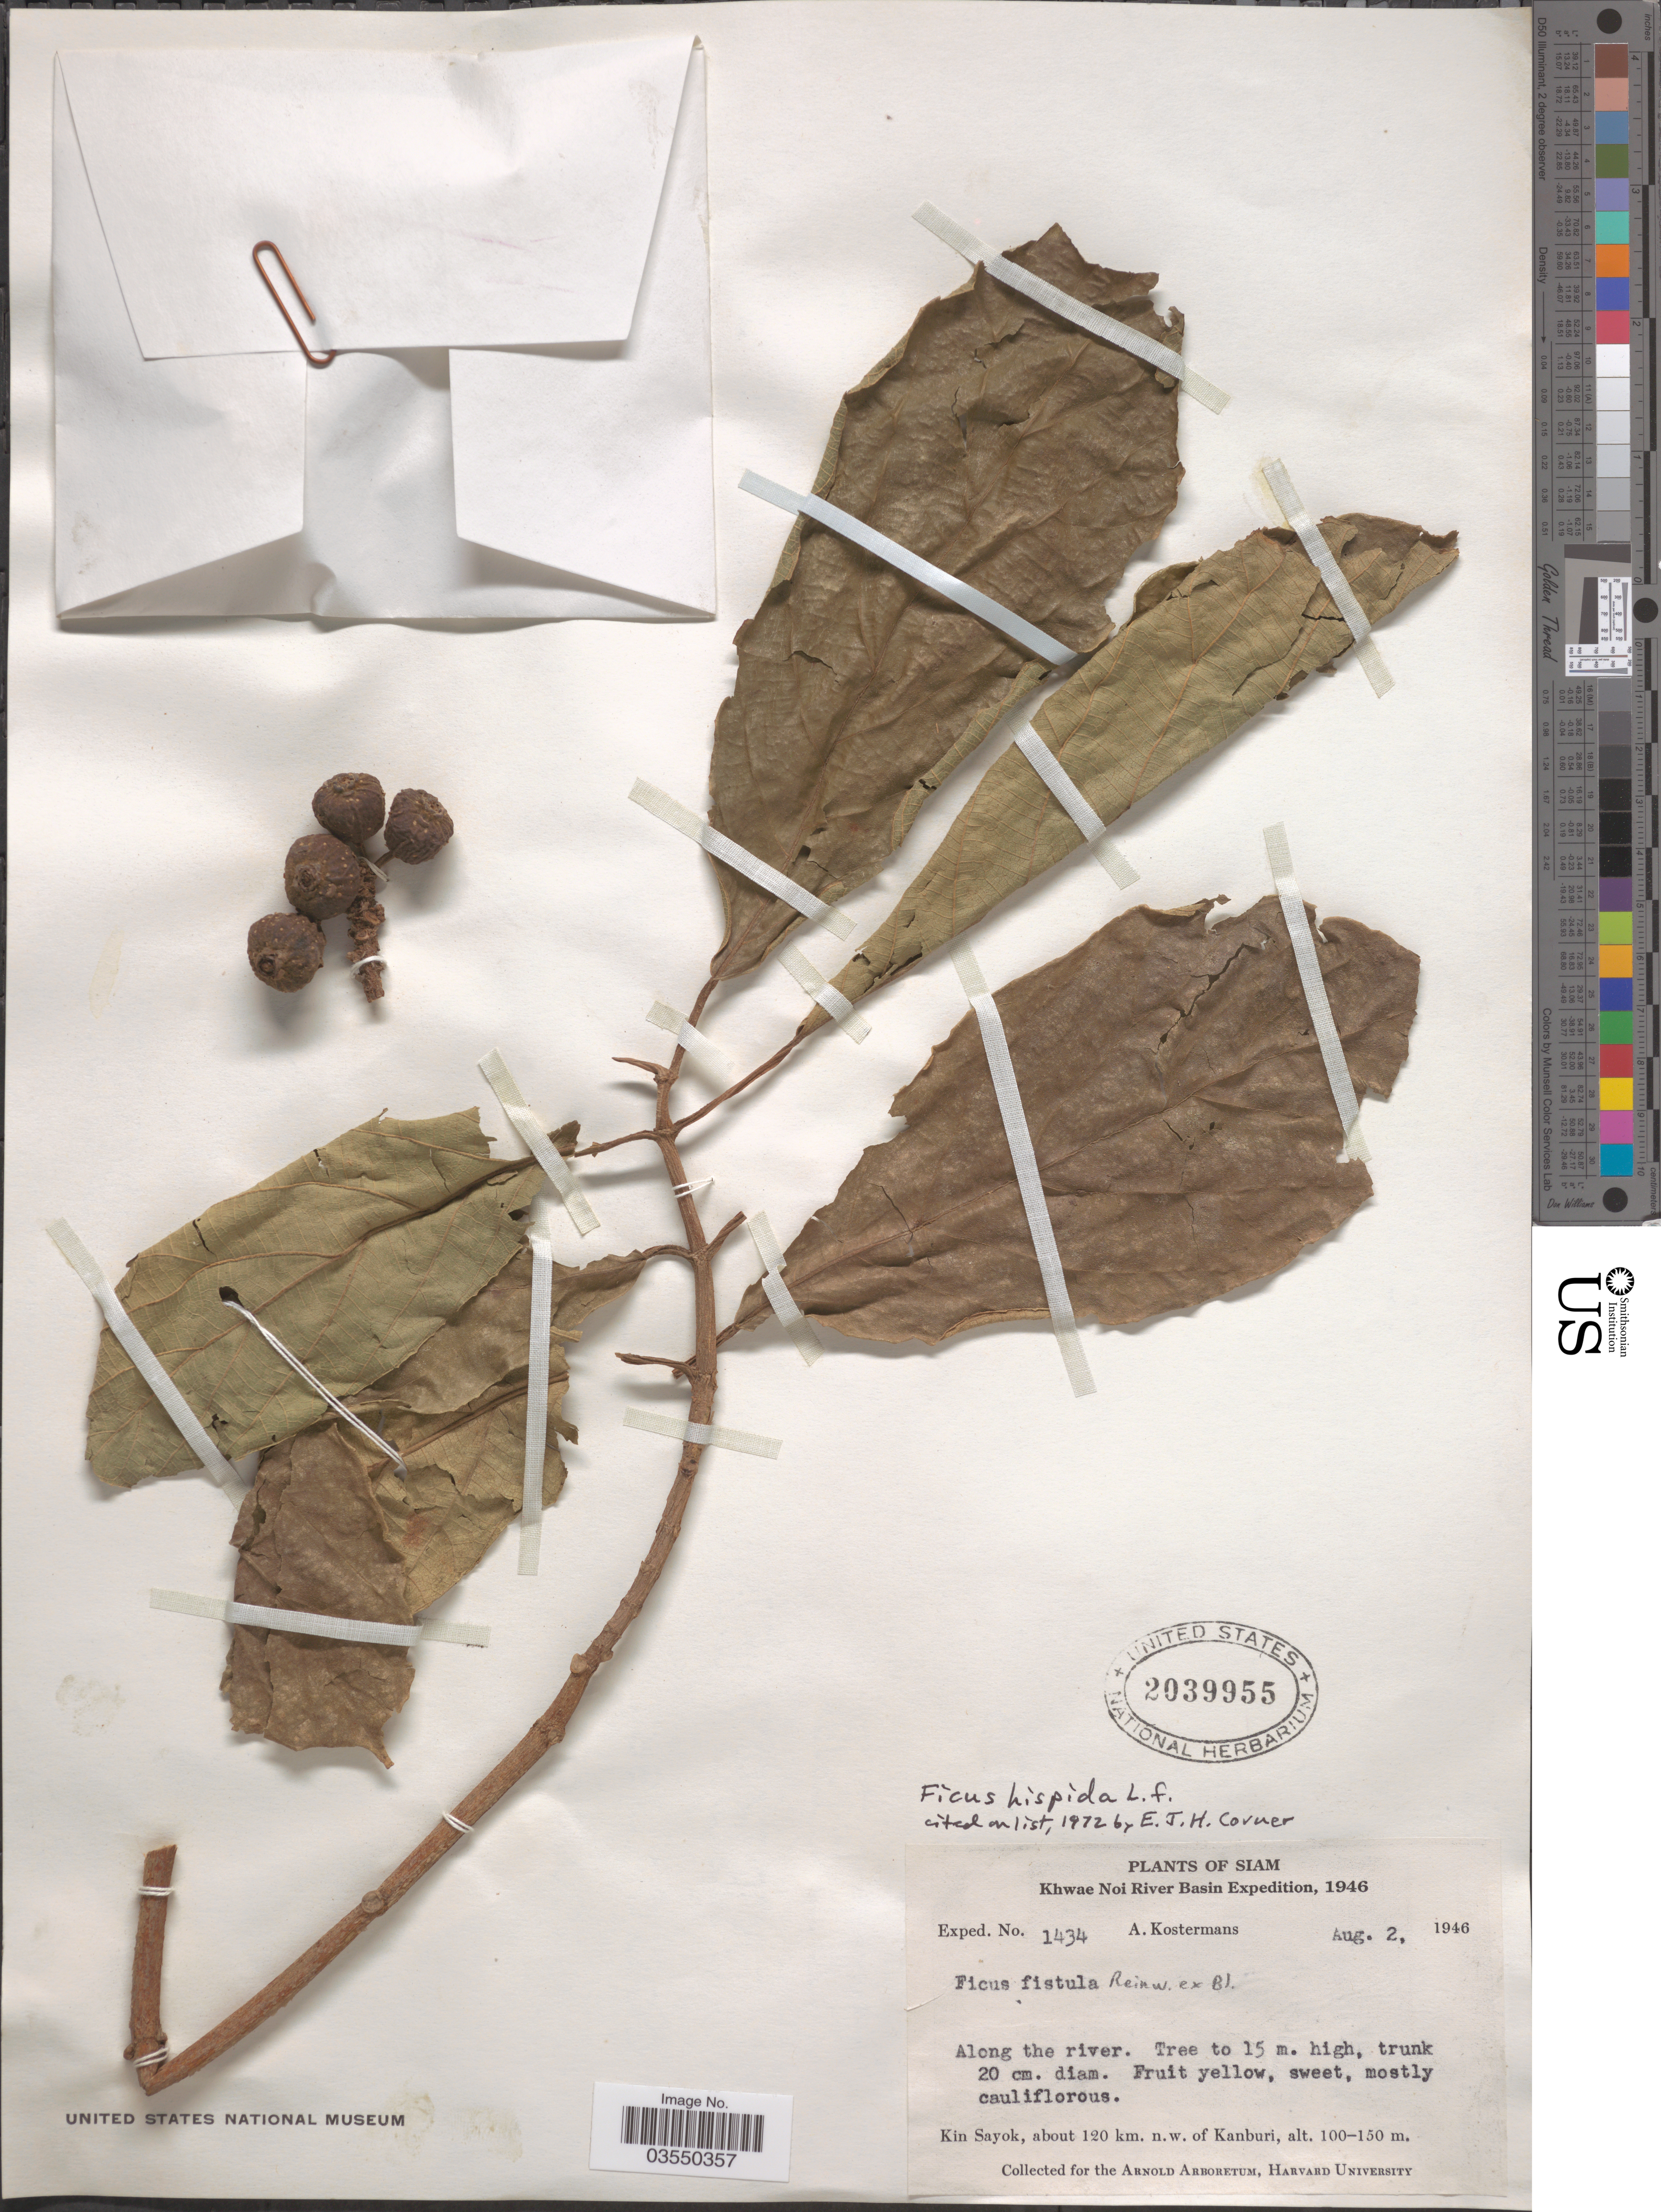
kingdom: Plantae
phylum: Tracheophyta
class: Magnoliopsida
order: Rosales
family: Moraceae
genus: Ficus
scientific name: Ficus hispida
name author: L. f.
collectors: A. J. G. Kostermans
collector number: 1434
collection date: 1946-08-02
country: Thailand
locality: Siam. Khwae Noi River Basin? Kin Sayok, about 120 km. n.w. of Kanburi.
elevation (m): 100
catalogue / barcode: US 2039955